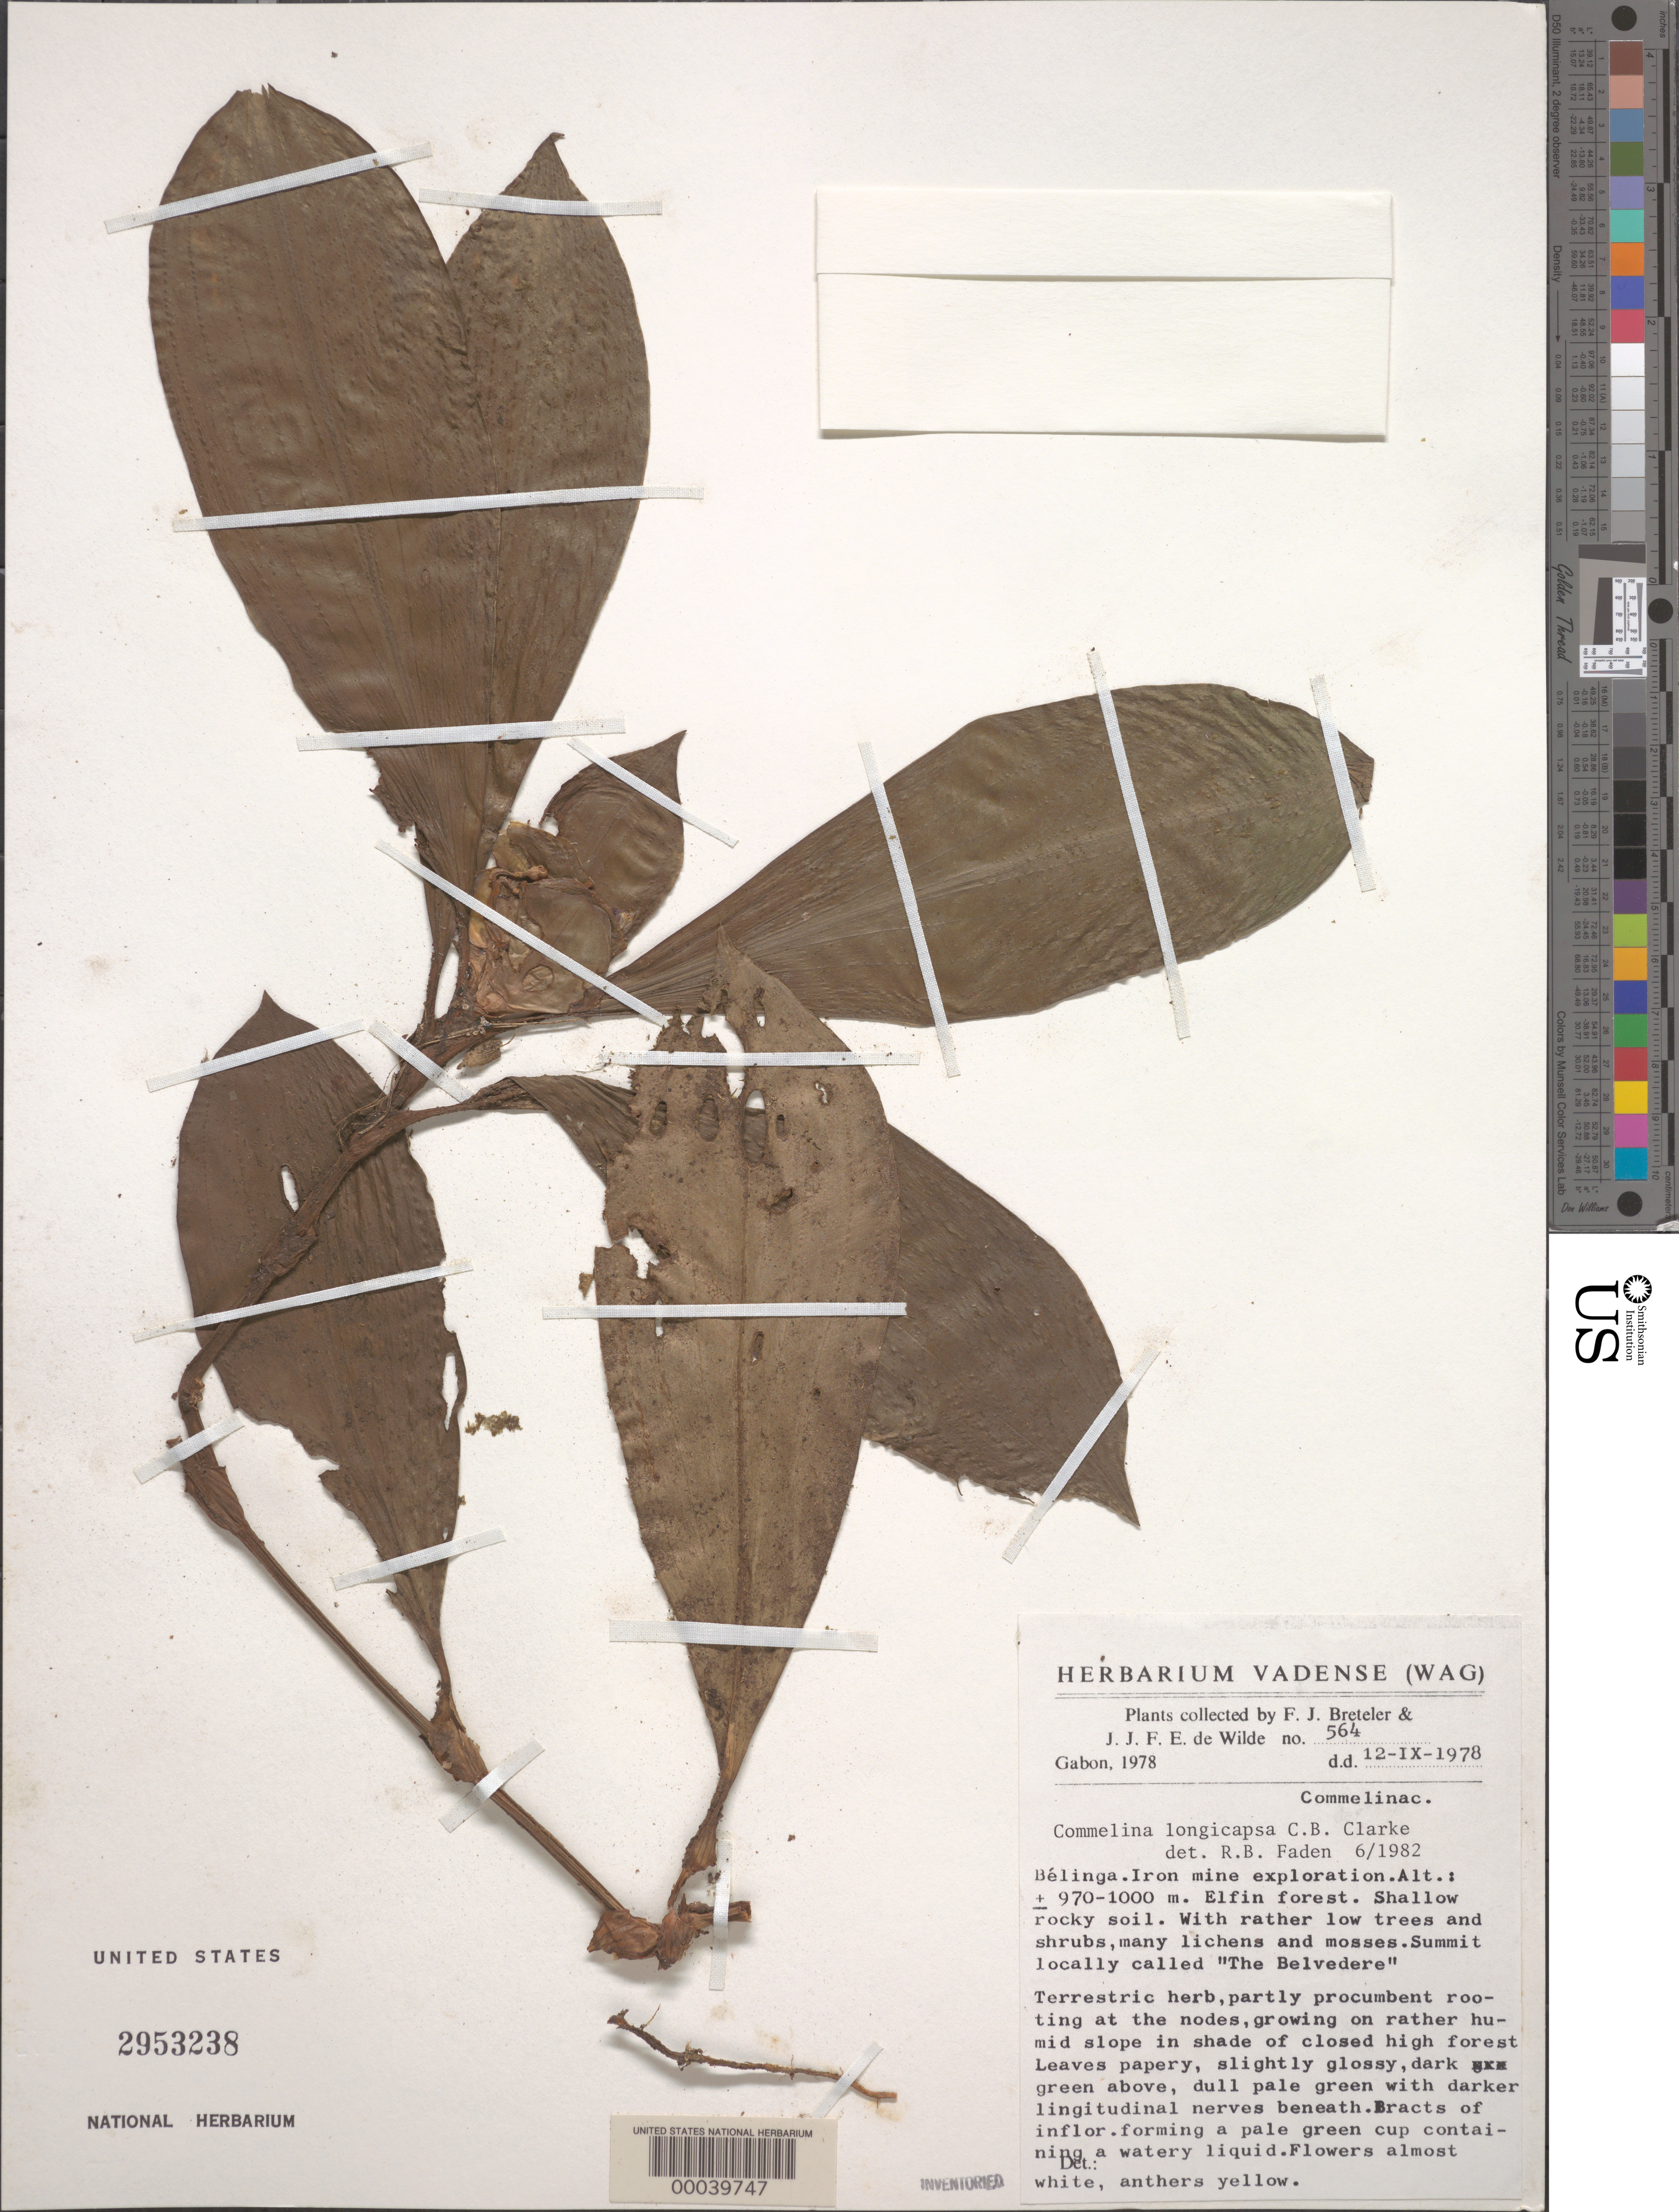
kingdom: Plantae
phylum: Tracheophyta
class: Liliopsida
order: Commelinales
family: Commelinaceae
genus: Commelina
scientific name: Commelina longicapsa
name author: C.B. Clarke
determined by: Faden, Robert B., (US), Smithsonian Institution - National Museum of Natural History (UNITED STATES)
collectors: F. J. Breteler & J.J. de Wilde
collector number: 564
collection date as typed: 12 Sep 1978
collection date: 1978-09-12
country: Gabon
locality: Belinga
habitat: Shallow, rocky soil, low trees and shrubs; forest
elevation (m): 970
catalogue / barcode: US 2953238